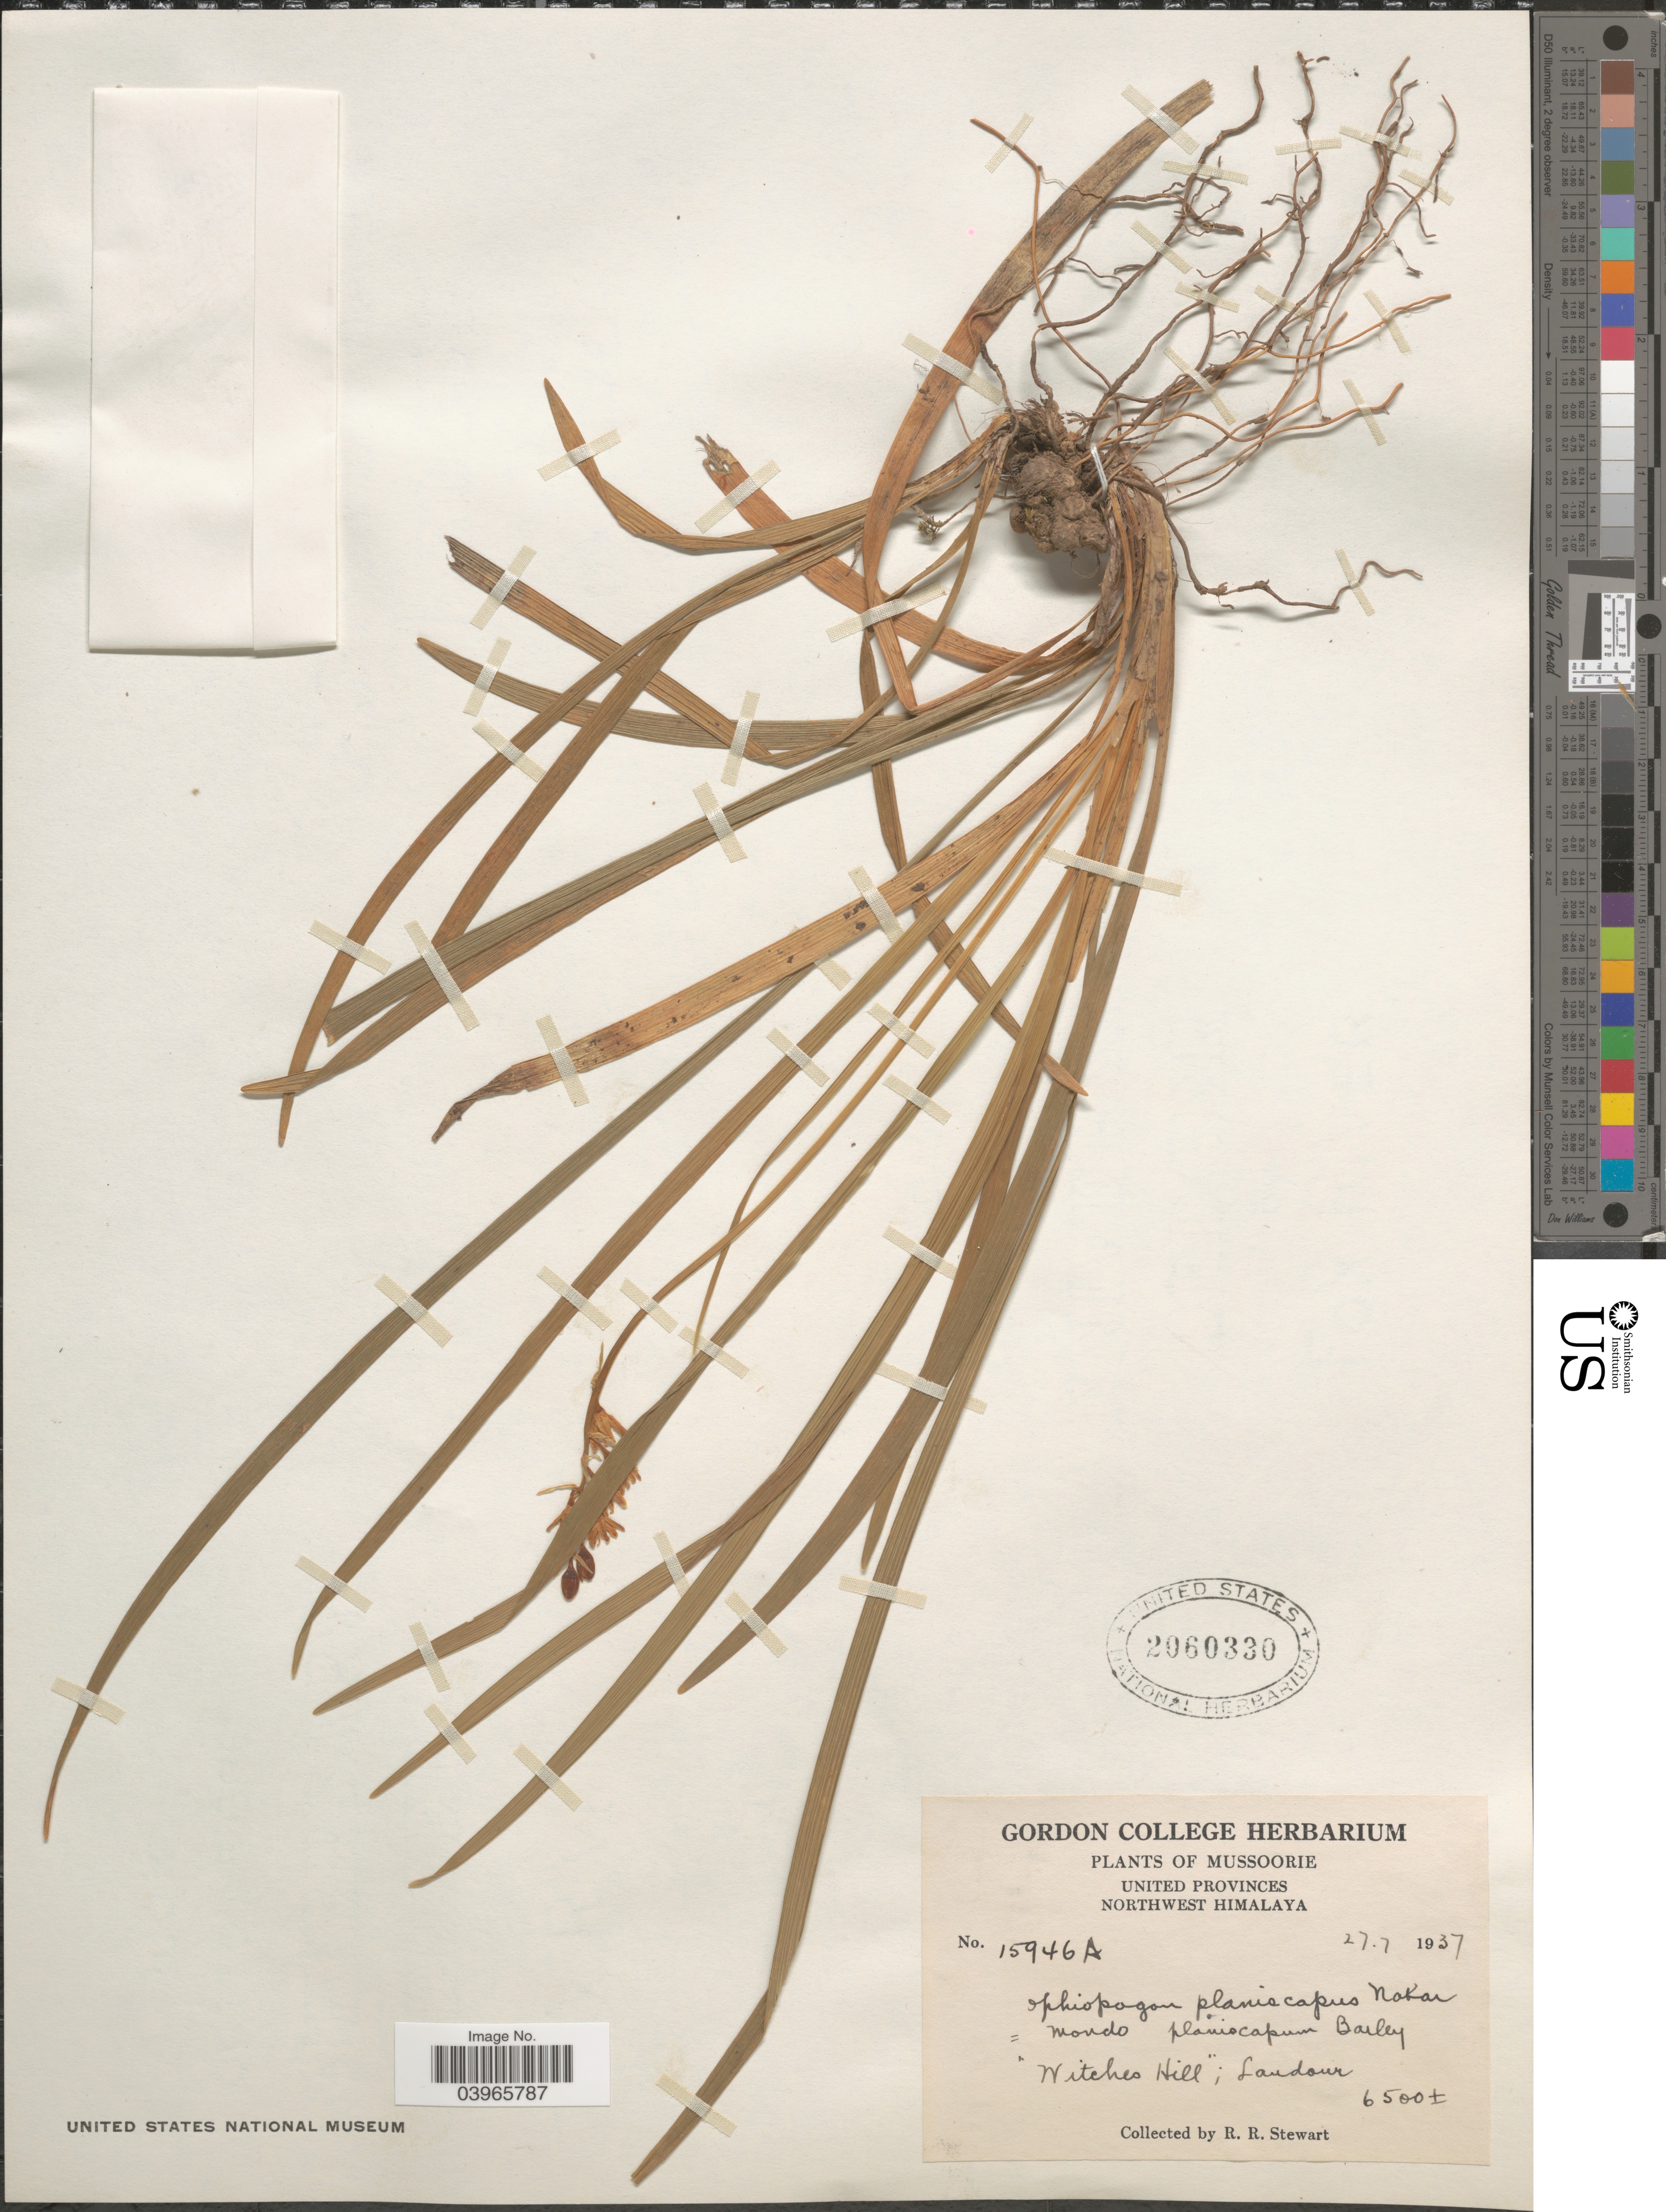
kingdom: Plantae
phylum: Tracheophyta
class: Liliopsida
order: Asparagales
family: Asparagaceae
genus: Ophiopogon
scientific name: Ophiopogon planiscapus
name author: Nakai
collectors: R. Stewart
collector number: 15946 A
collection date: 1937-07-27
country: India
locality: Mussoorie. United Provinces. Northwest Himalaya. "Witches Hill"; Landour.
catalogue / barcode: US 2060330